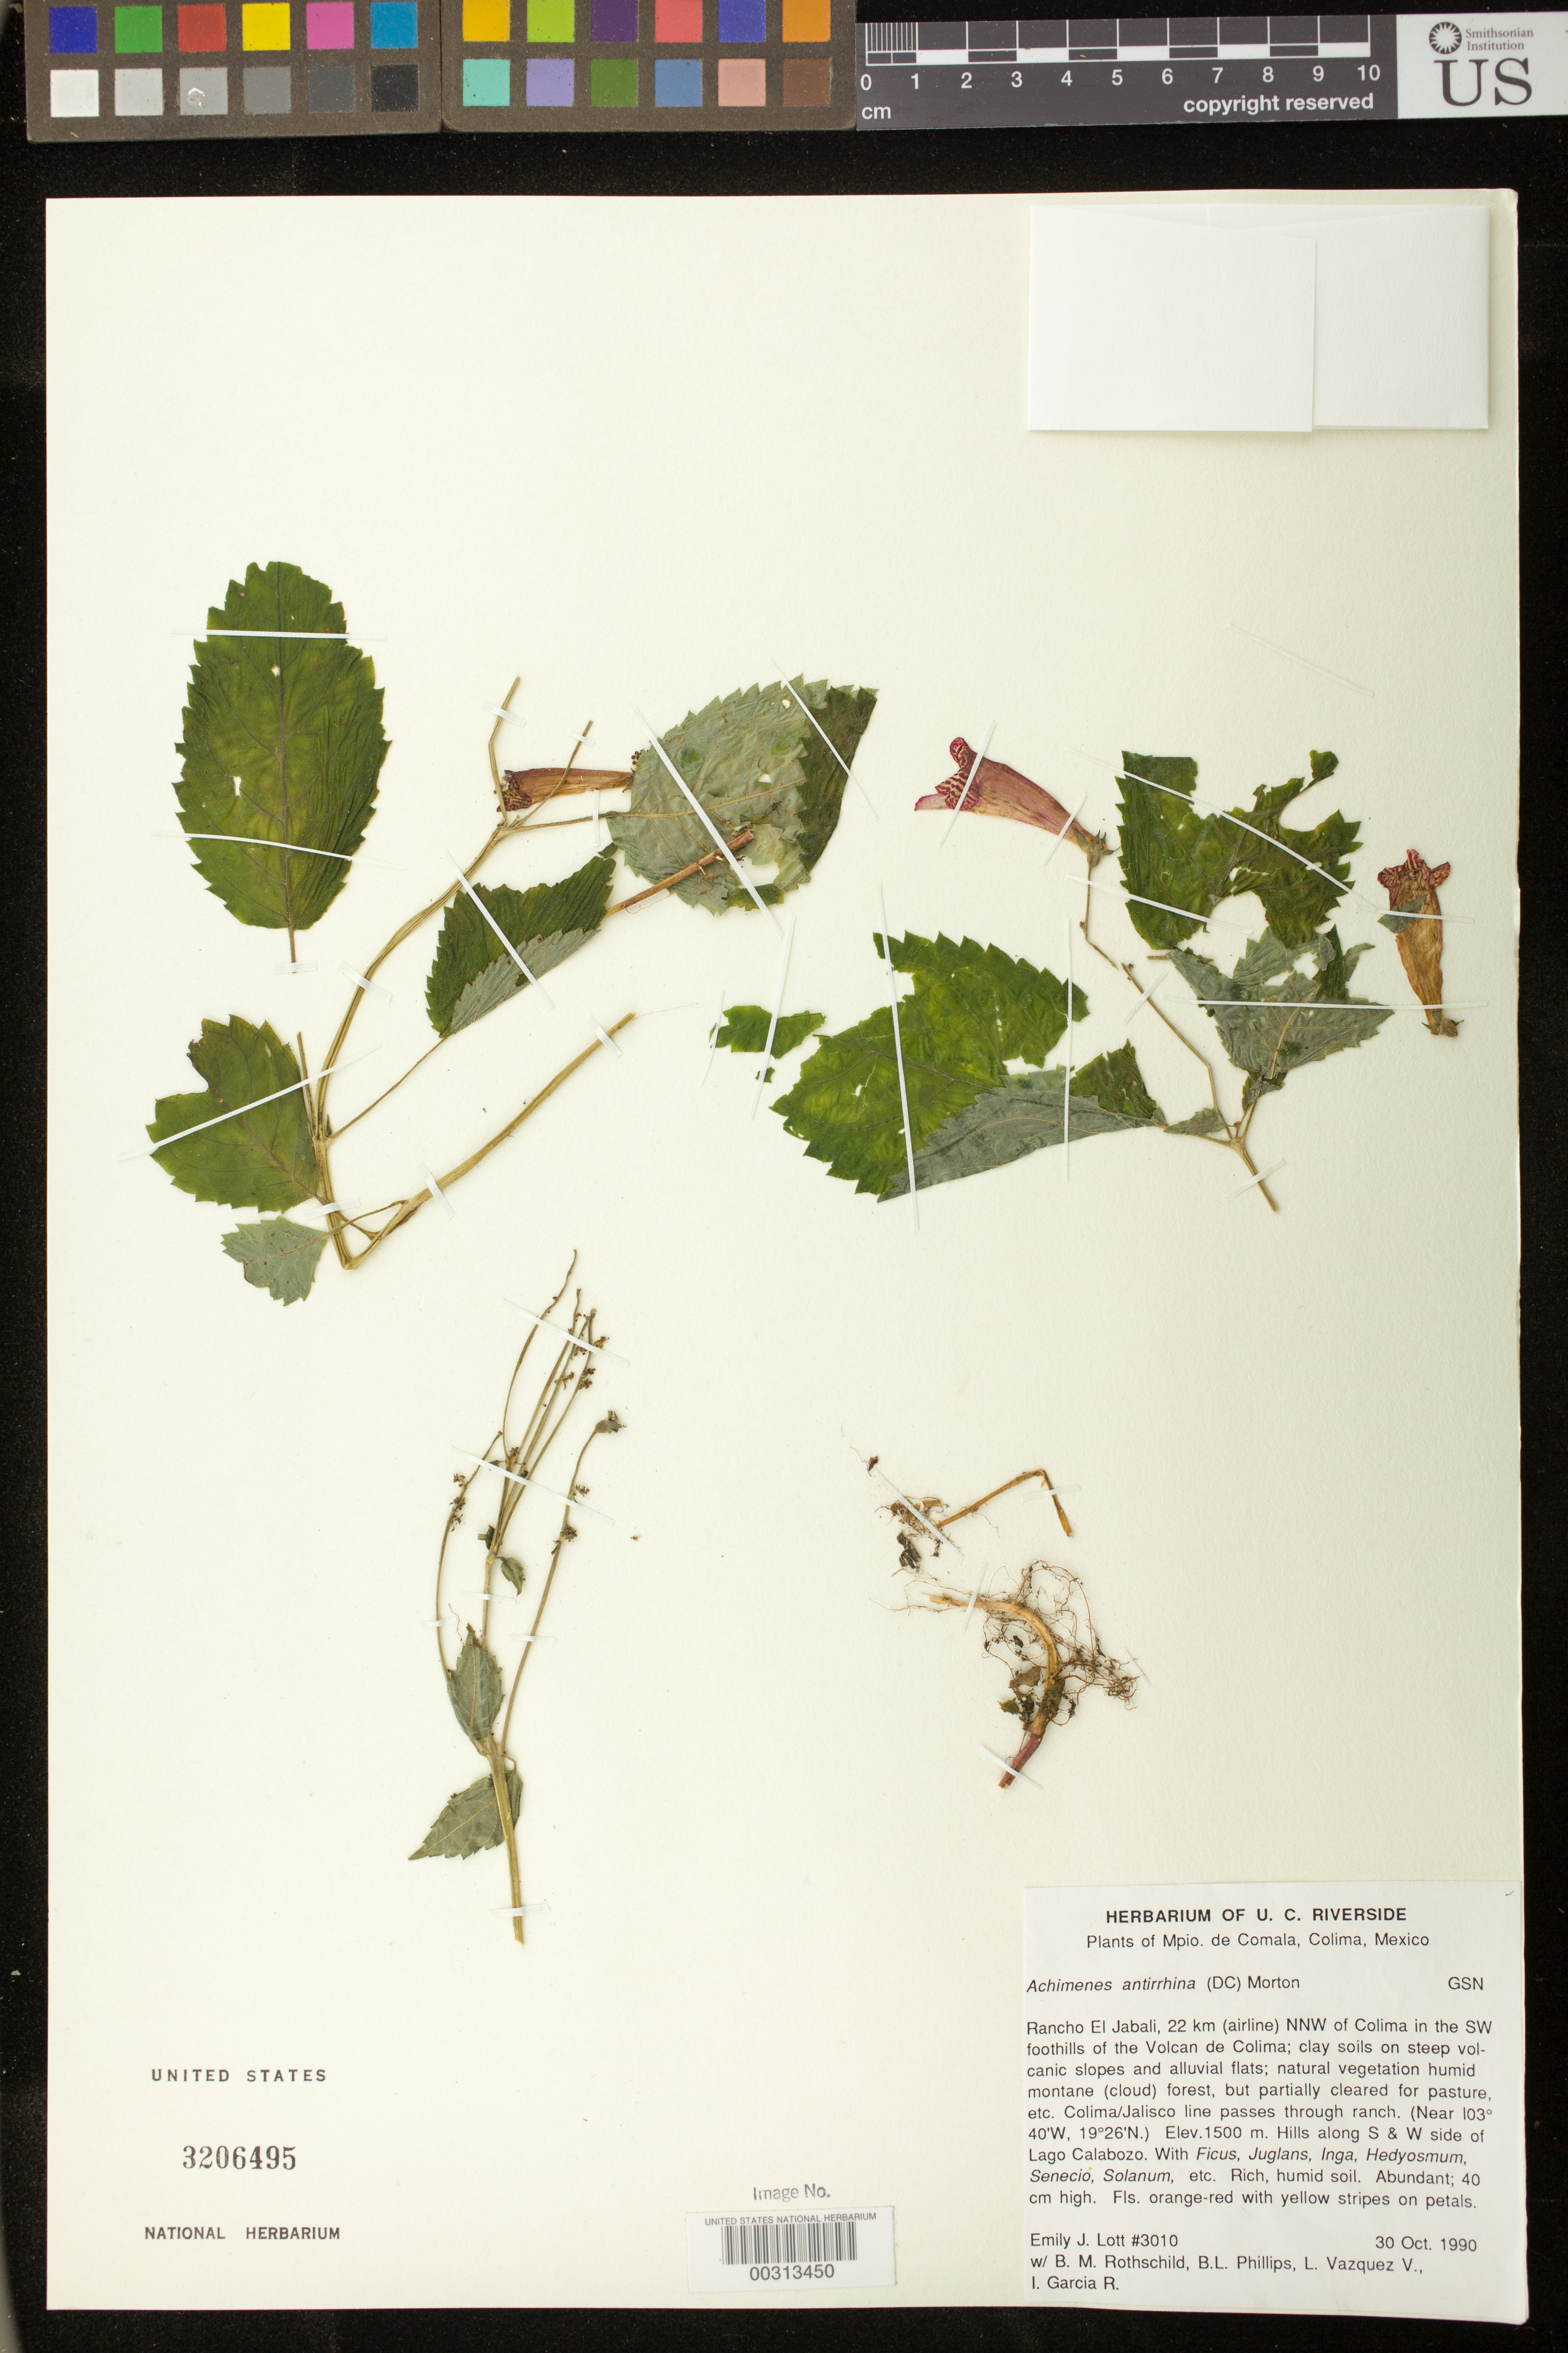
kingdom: Plantae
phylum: Tracheophyta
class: Magnoliopsida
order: Lamiales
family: Gesneriaceae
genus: Achimenes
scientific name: Achimenes antirrhina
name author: (DC.) C.V. Morton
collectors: E. Lott, B. Rothschild & B. L. Phillips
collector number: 3010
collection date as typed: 30 Oct 1990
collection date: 1990-10-30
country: Mexico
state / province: Colima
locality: Comala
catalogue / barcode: US 3206495